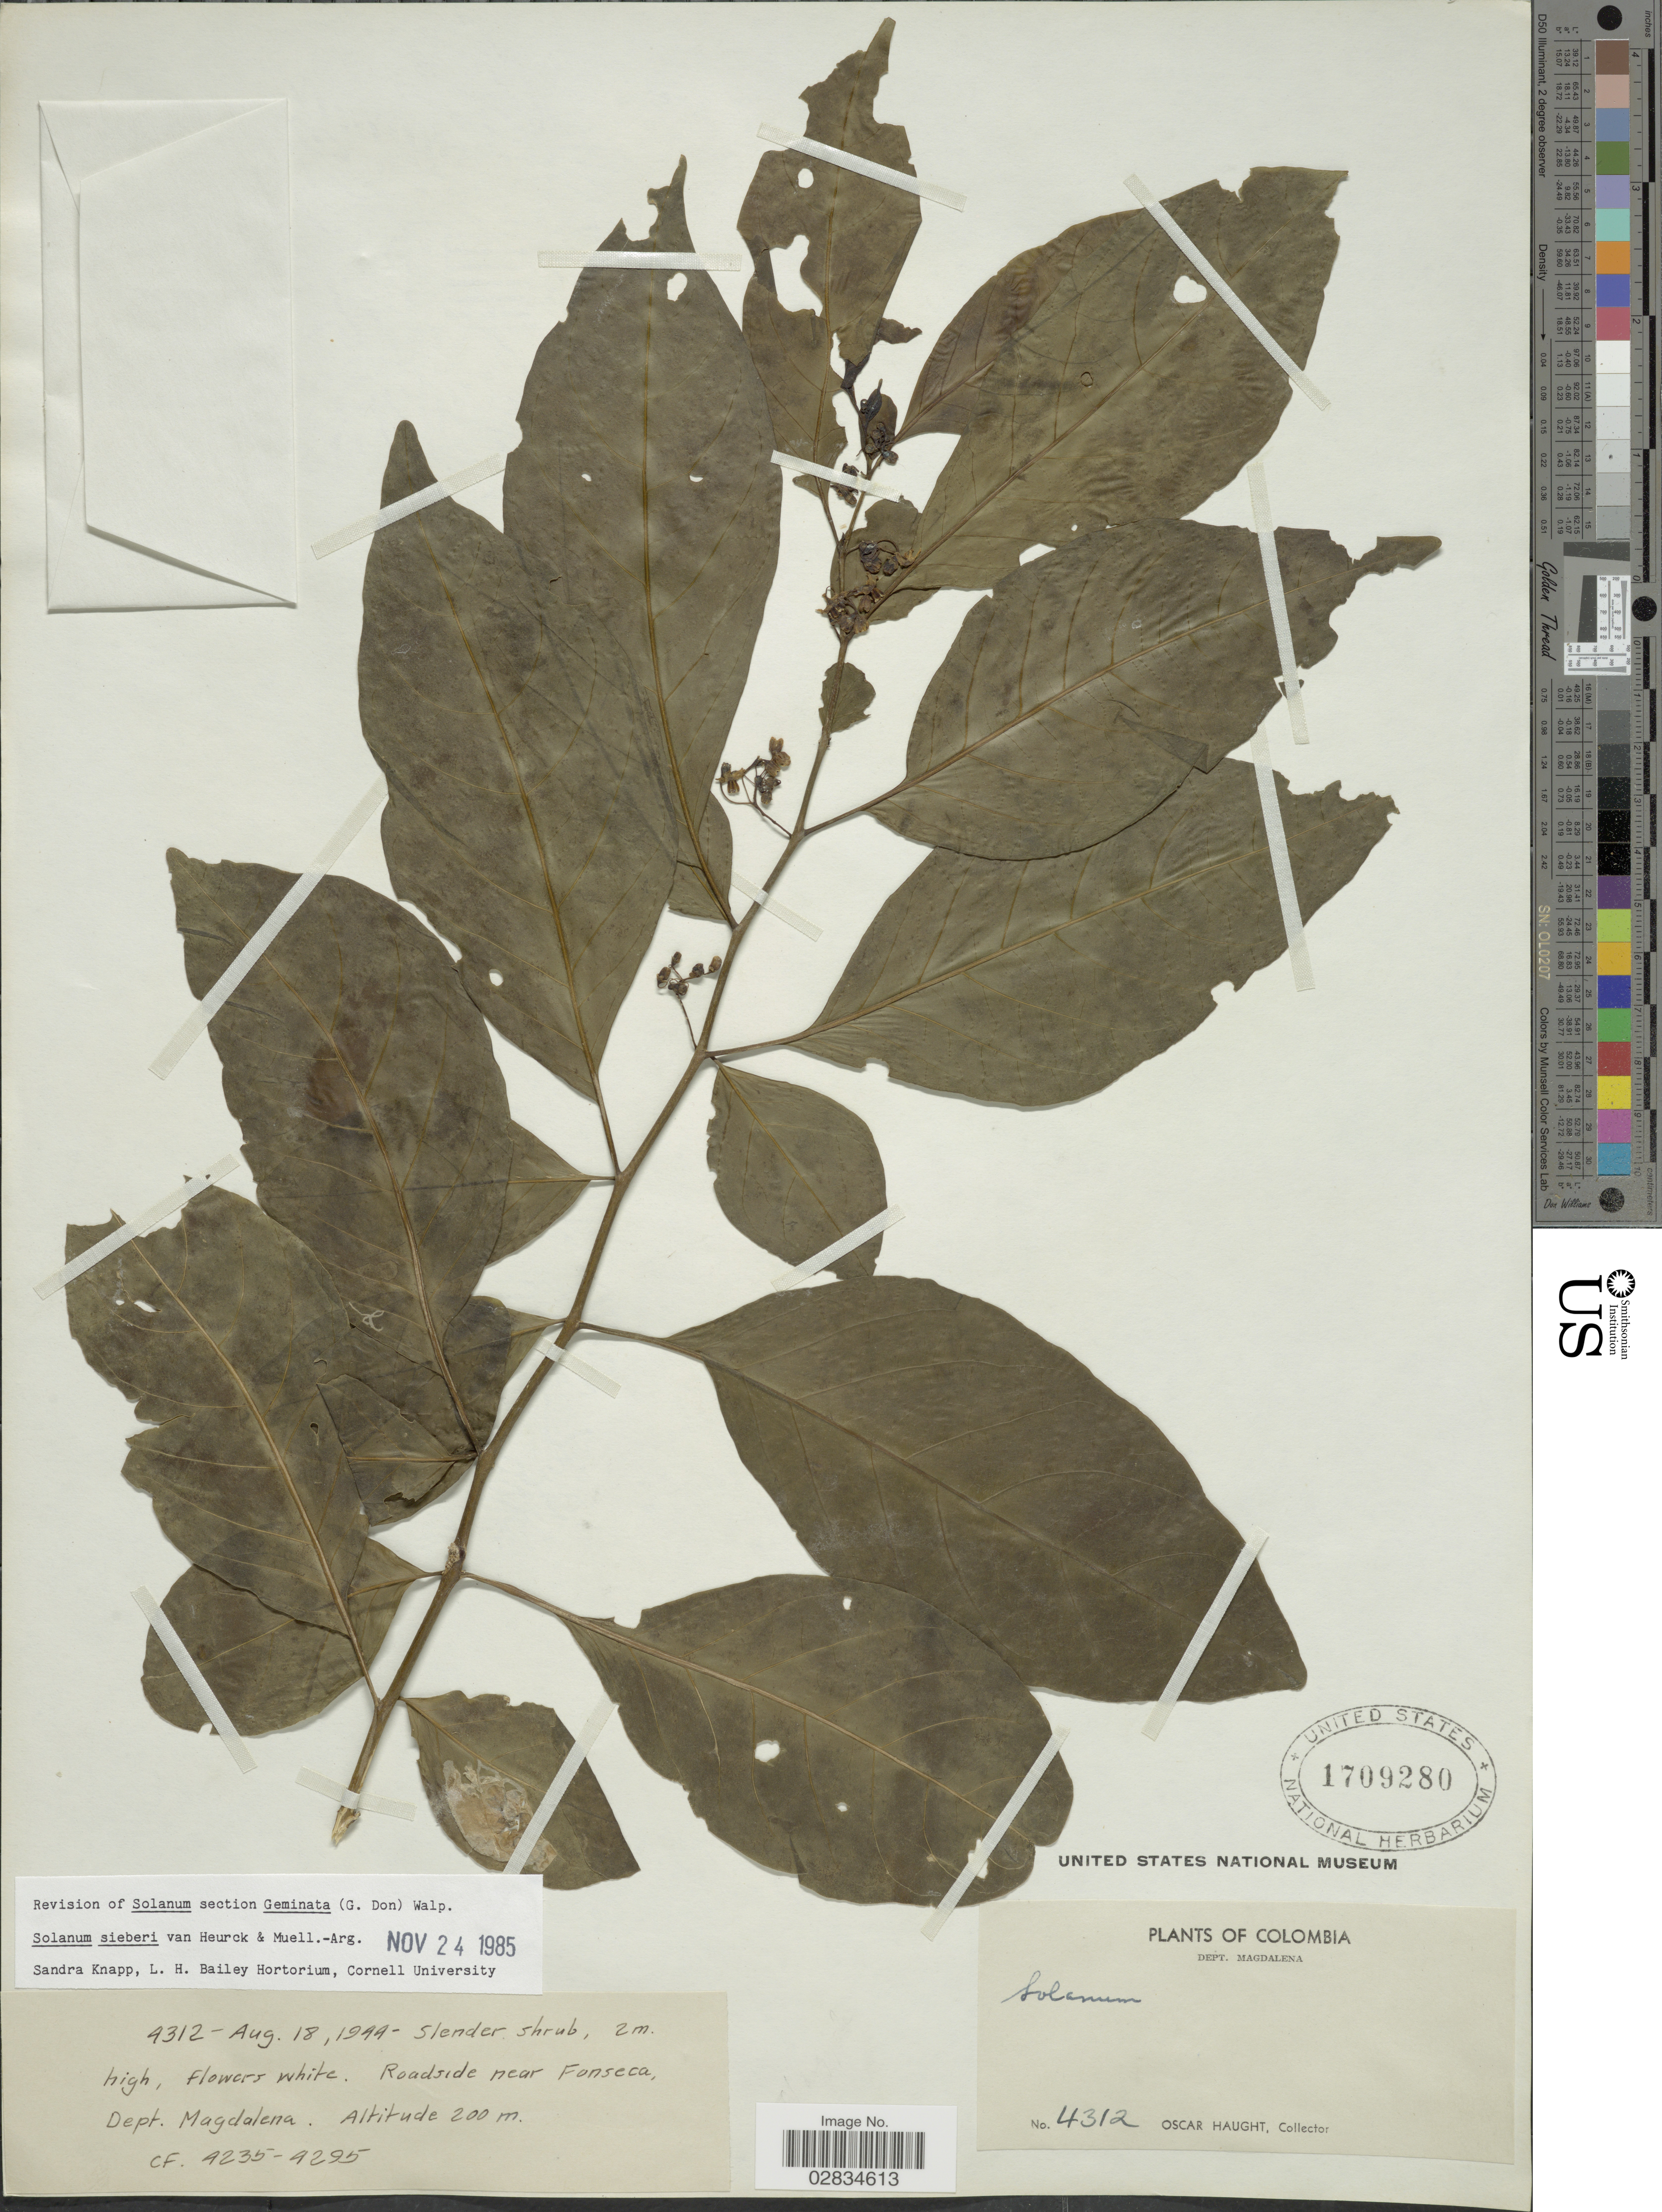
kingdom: Plantae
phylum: Tracheophyta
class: Magnoliopsida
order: Solanales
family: Solanaceae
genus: Solanum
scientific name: Solanum sieberi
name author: Van Heurck & Müll. Arg.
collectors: O. L. Haught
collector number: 4312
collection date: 1944-08-18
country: Colombia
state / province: Magdalena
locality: Roadside near Fonseca, Dept. Magdalena.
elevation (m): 200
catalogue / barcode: US 1709280